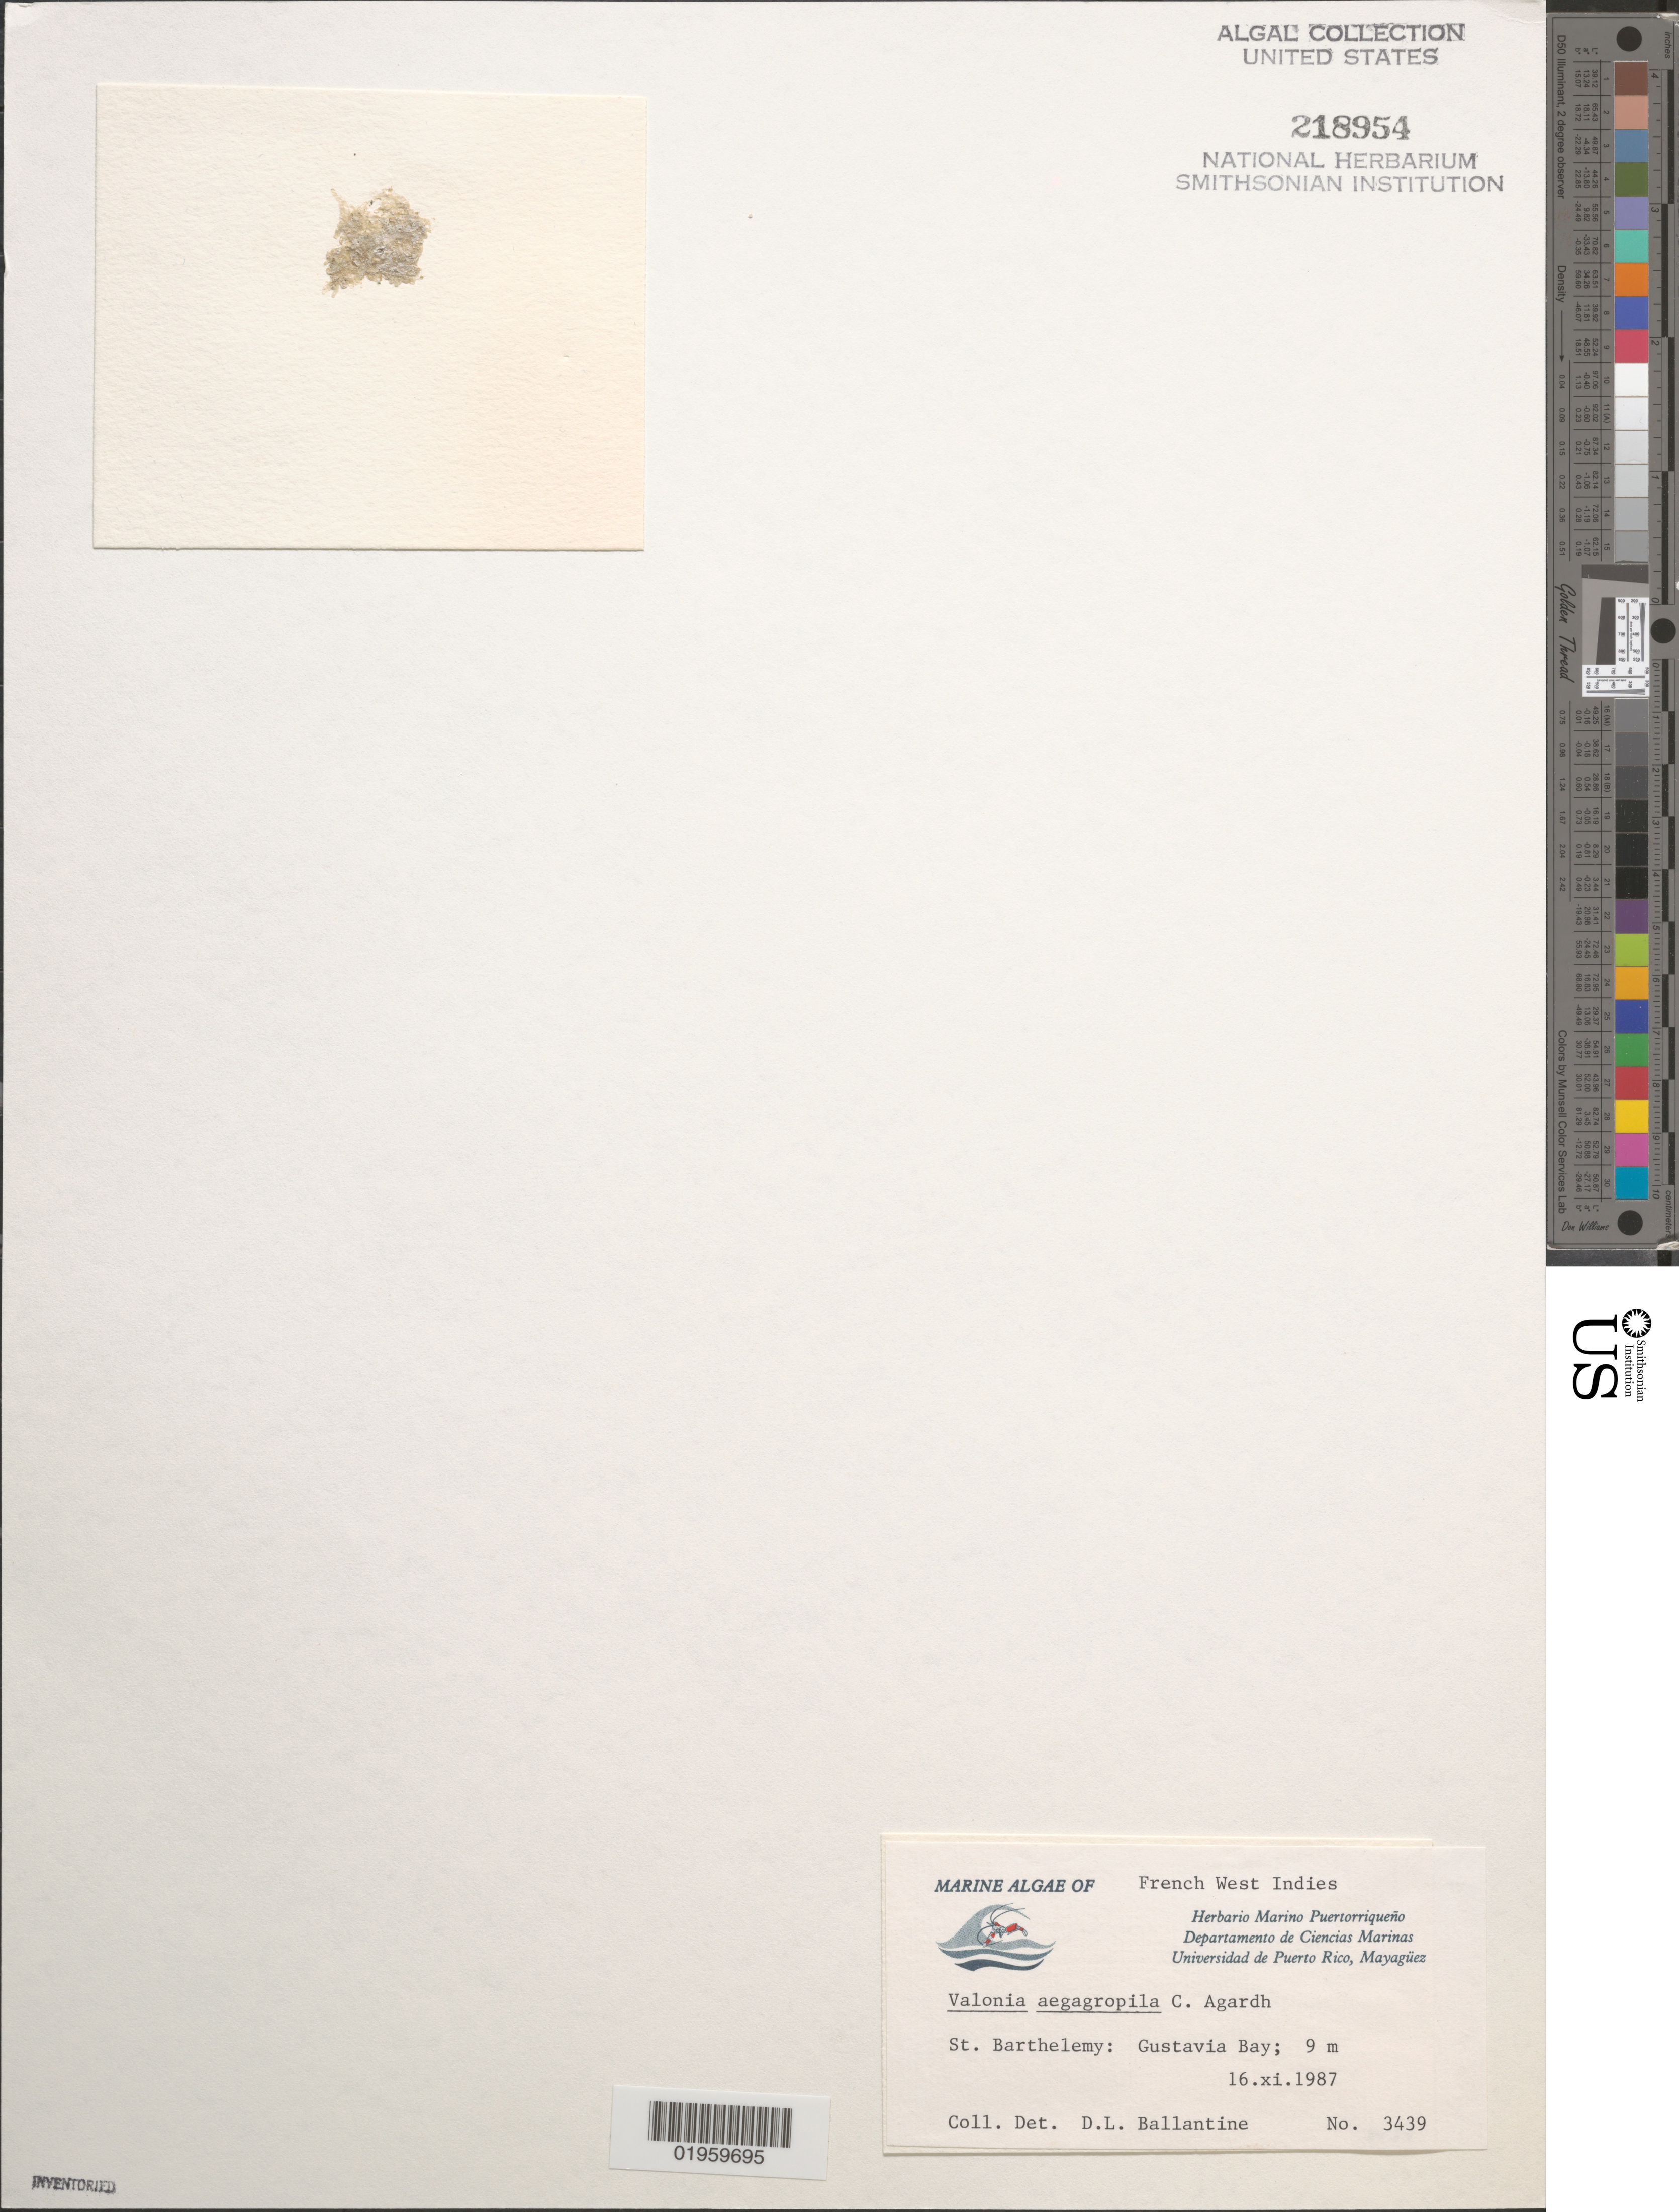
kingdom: Plantae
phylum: Chlorophyta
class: Ulvophyceae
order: Siphonocladales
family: Valoniaceae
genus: Valonia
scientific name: Valonia aegagropila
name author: C. Agardh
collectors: D.L. Ballantine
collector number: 3439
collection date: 1987-11-16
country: Saint Barthélemy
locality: French West Indies. Gustavia Bay.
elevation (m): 9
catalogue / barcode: US 218954